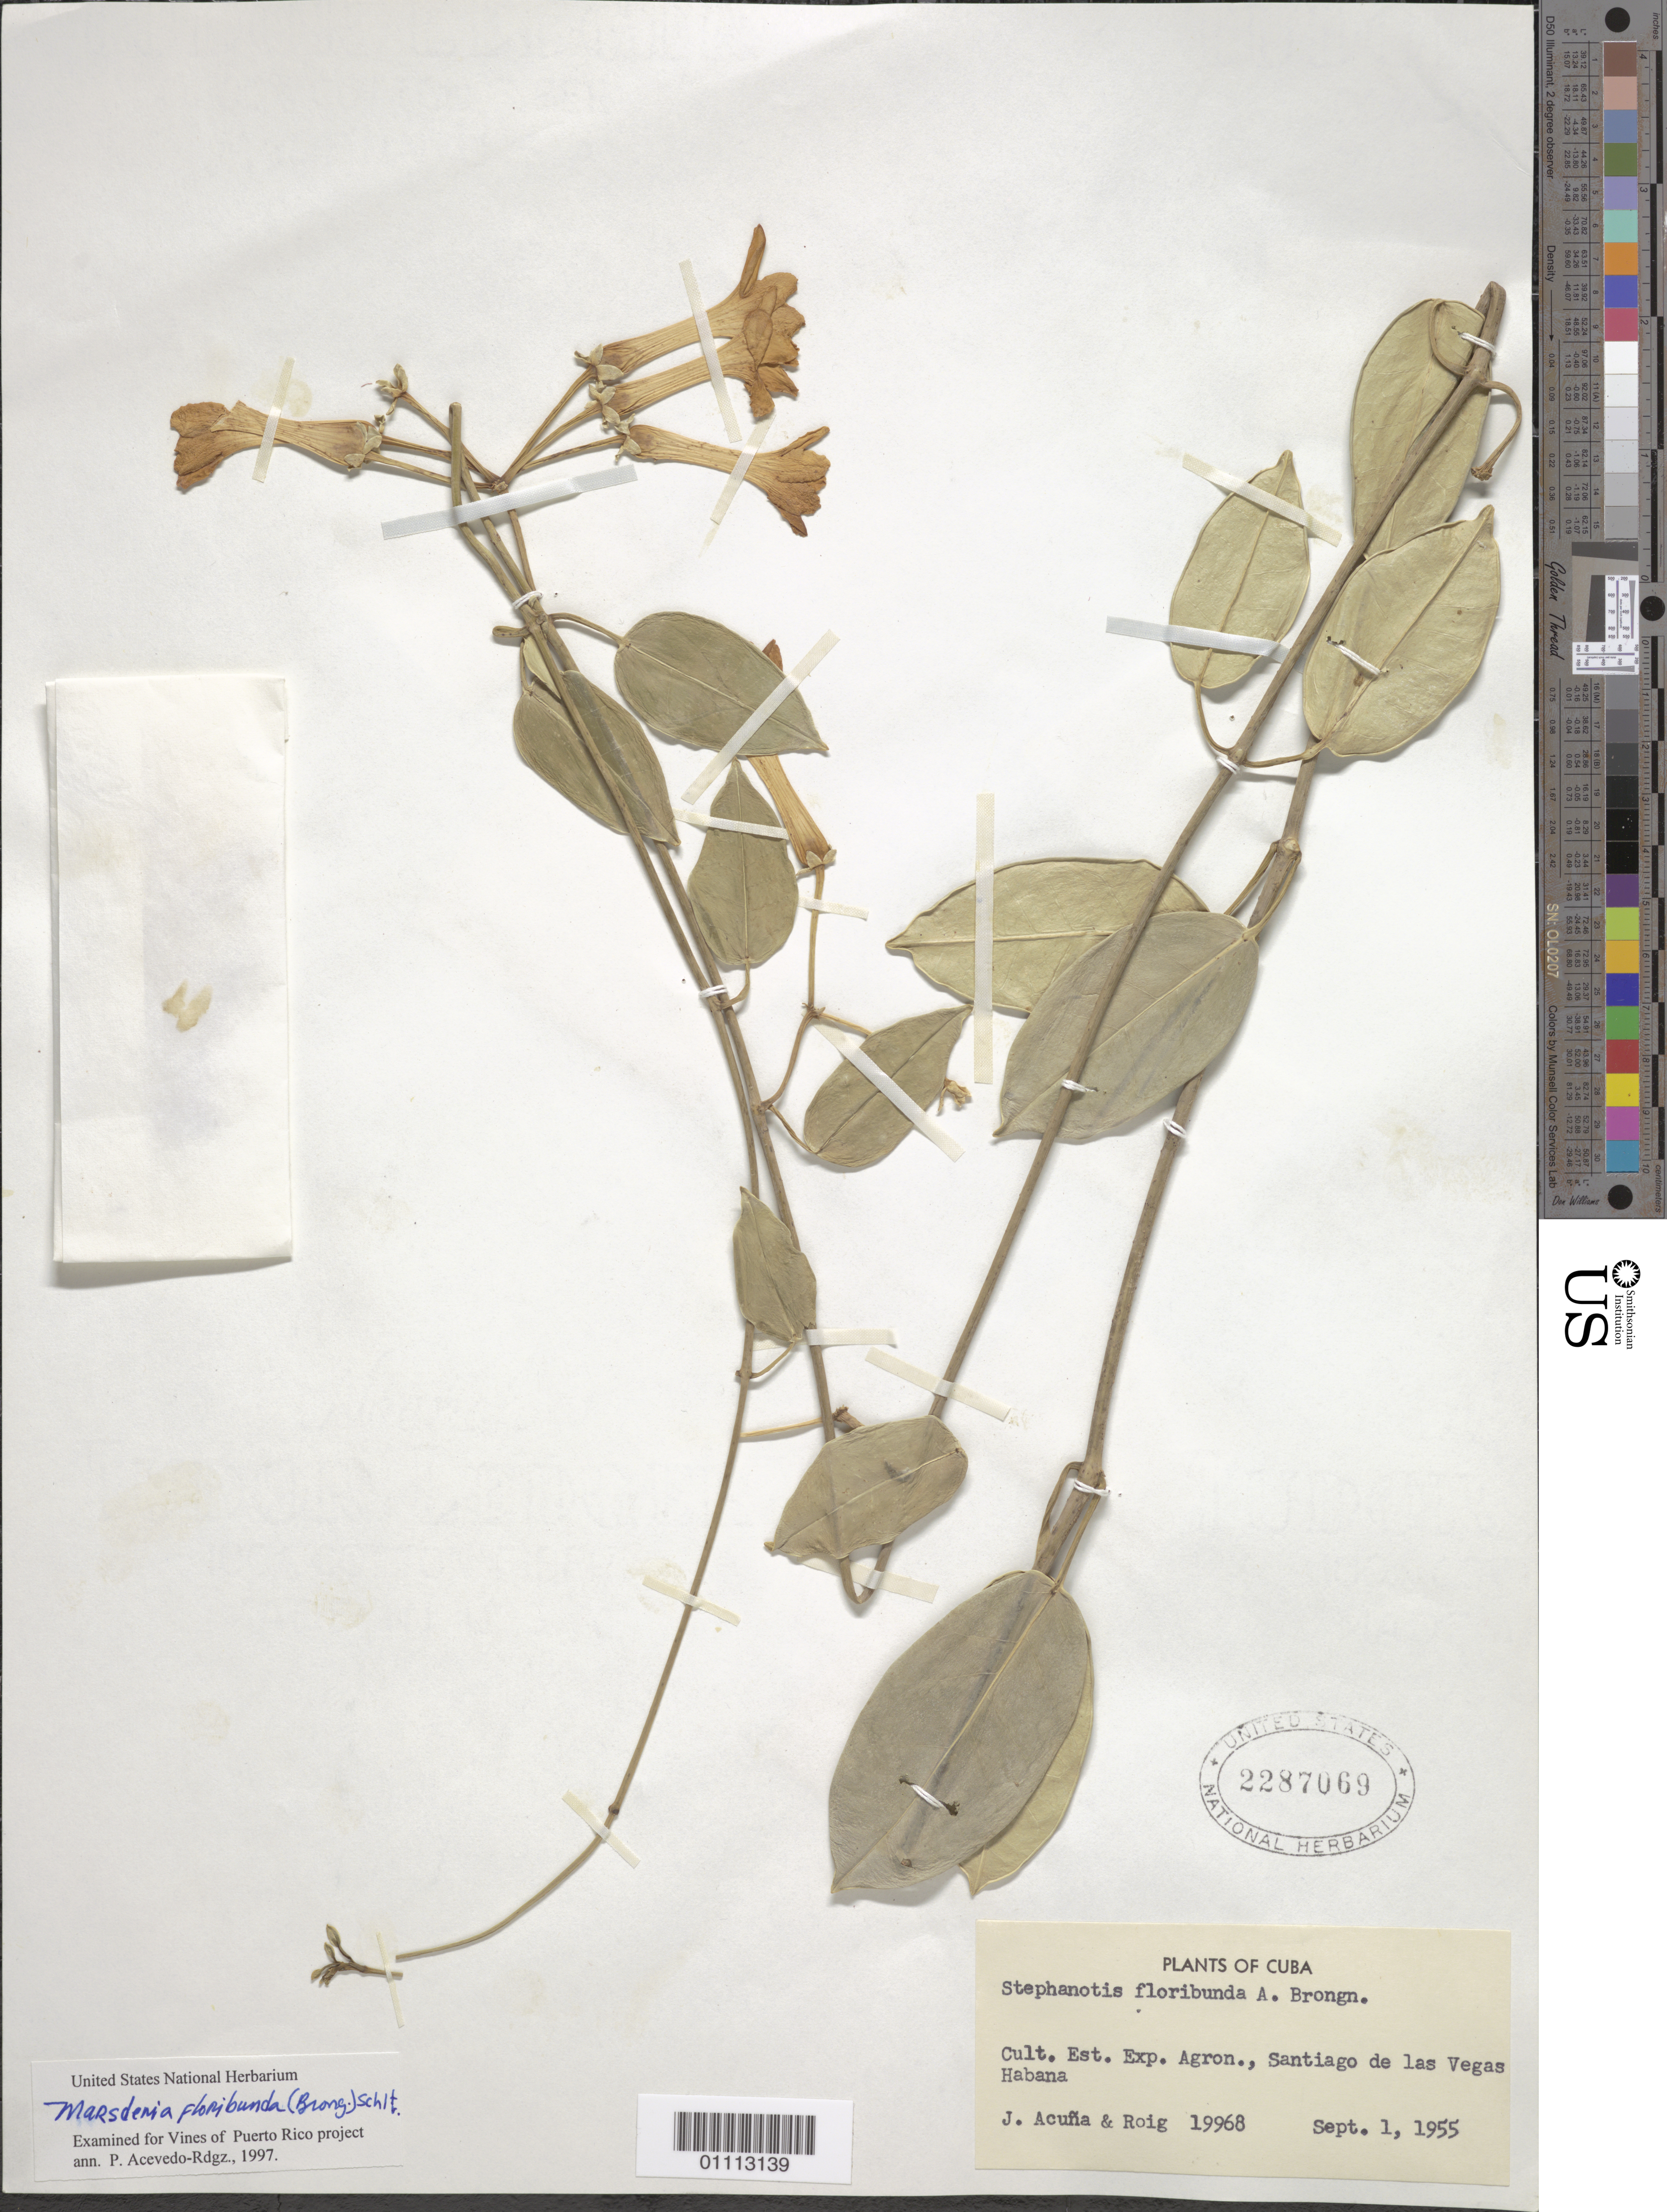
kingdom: Plantae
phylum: Tracheophyta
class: Magnoliopsida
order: Gentianales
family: Apocynaceae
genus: Marsdenia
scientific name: Marsdenia floribunda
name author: (Brongn.) Schltr.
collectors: J. Acuña & J. Roig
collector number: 19968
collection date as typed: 01 Sep 1955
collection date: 1955-09-01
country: Cuba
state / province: La Habana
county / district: Municipio Boyeros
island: Cuba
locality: Cult Est Exp Agron , Santiago de las Vegas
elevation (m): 97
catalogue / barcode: US 2287069